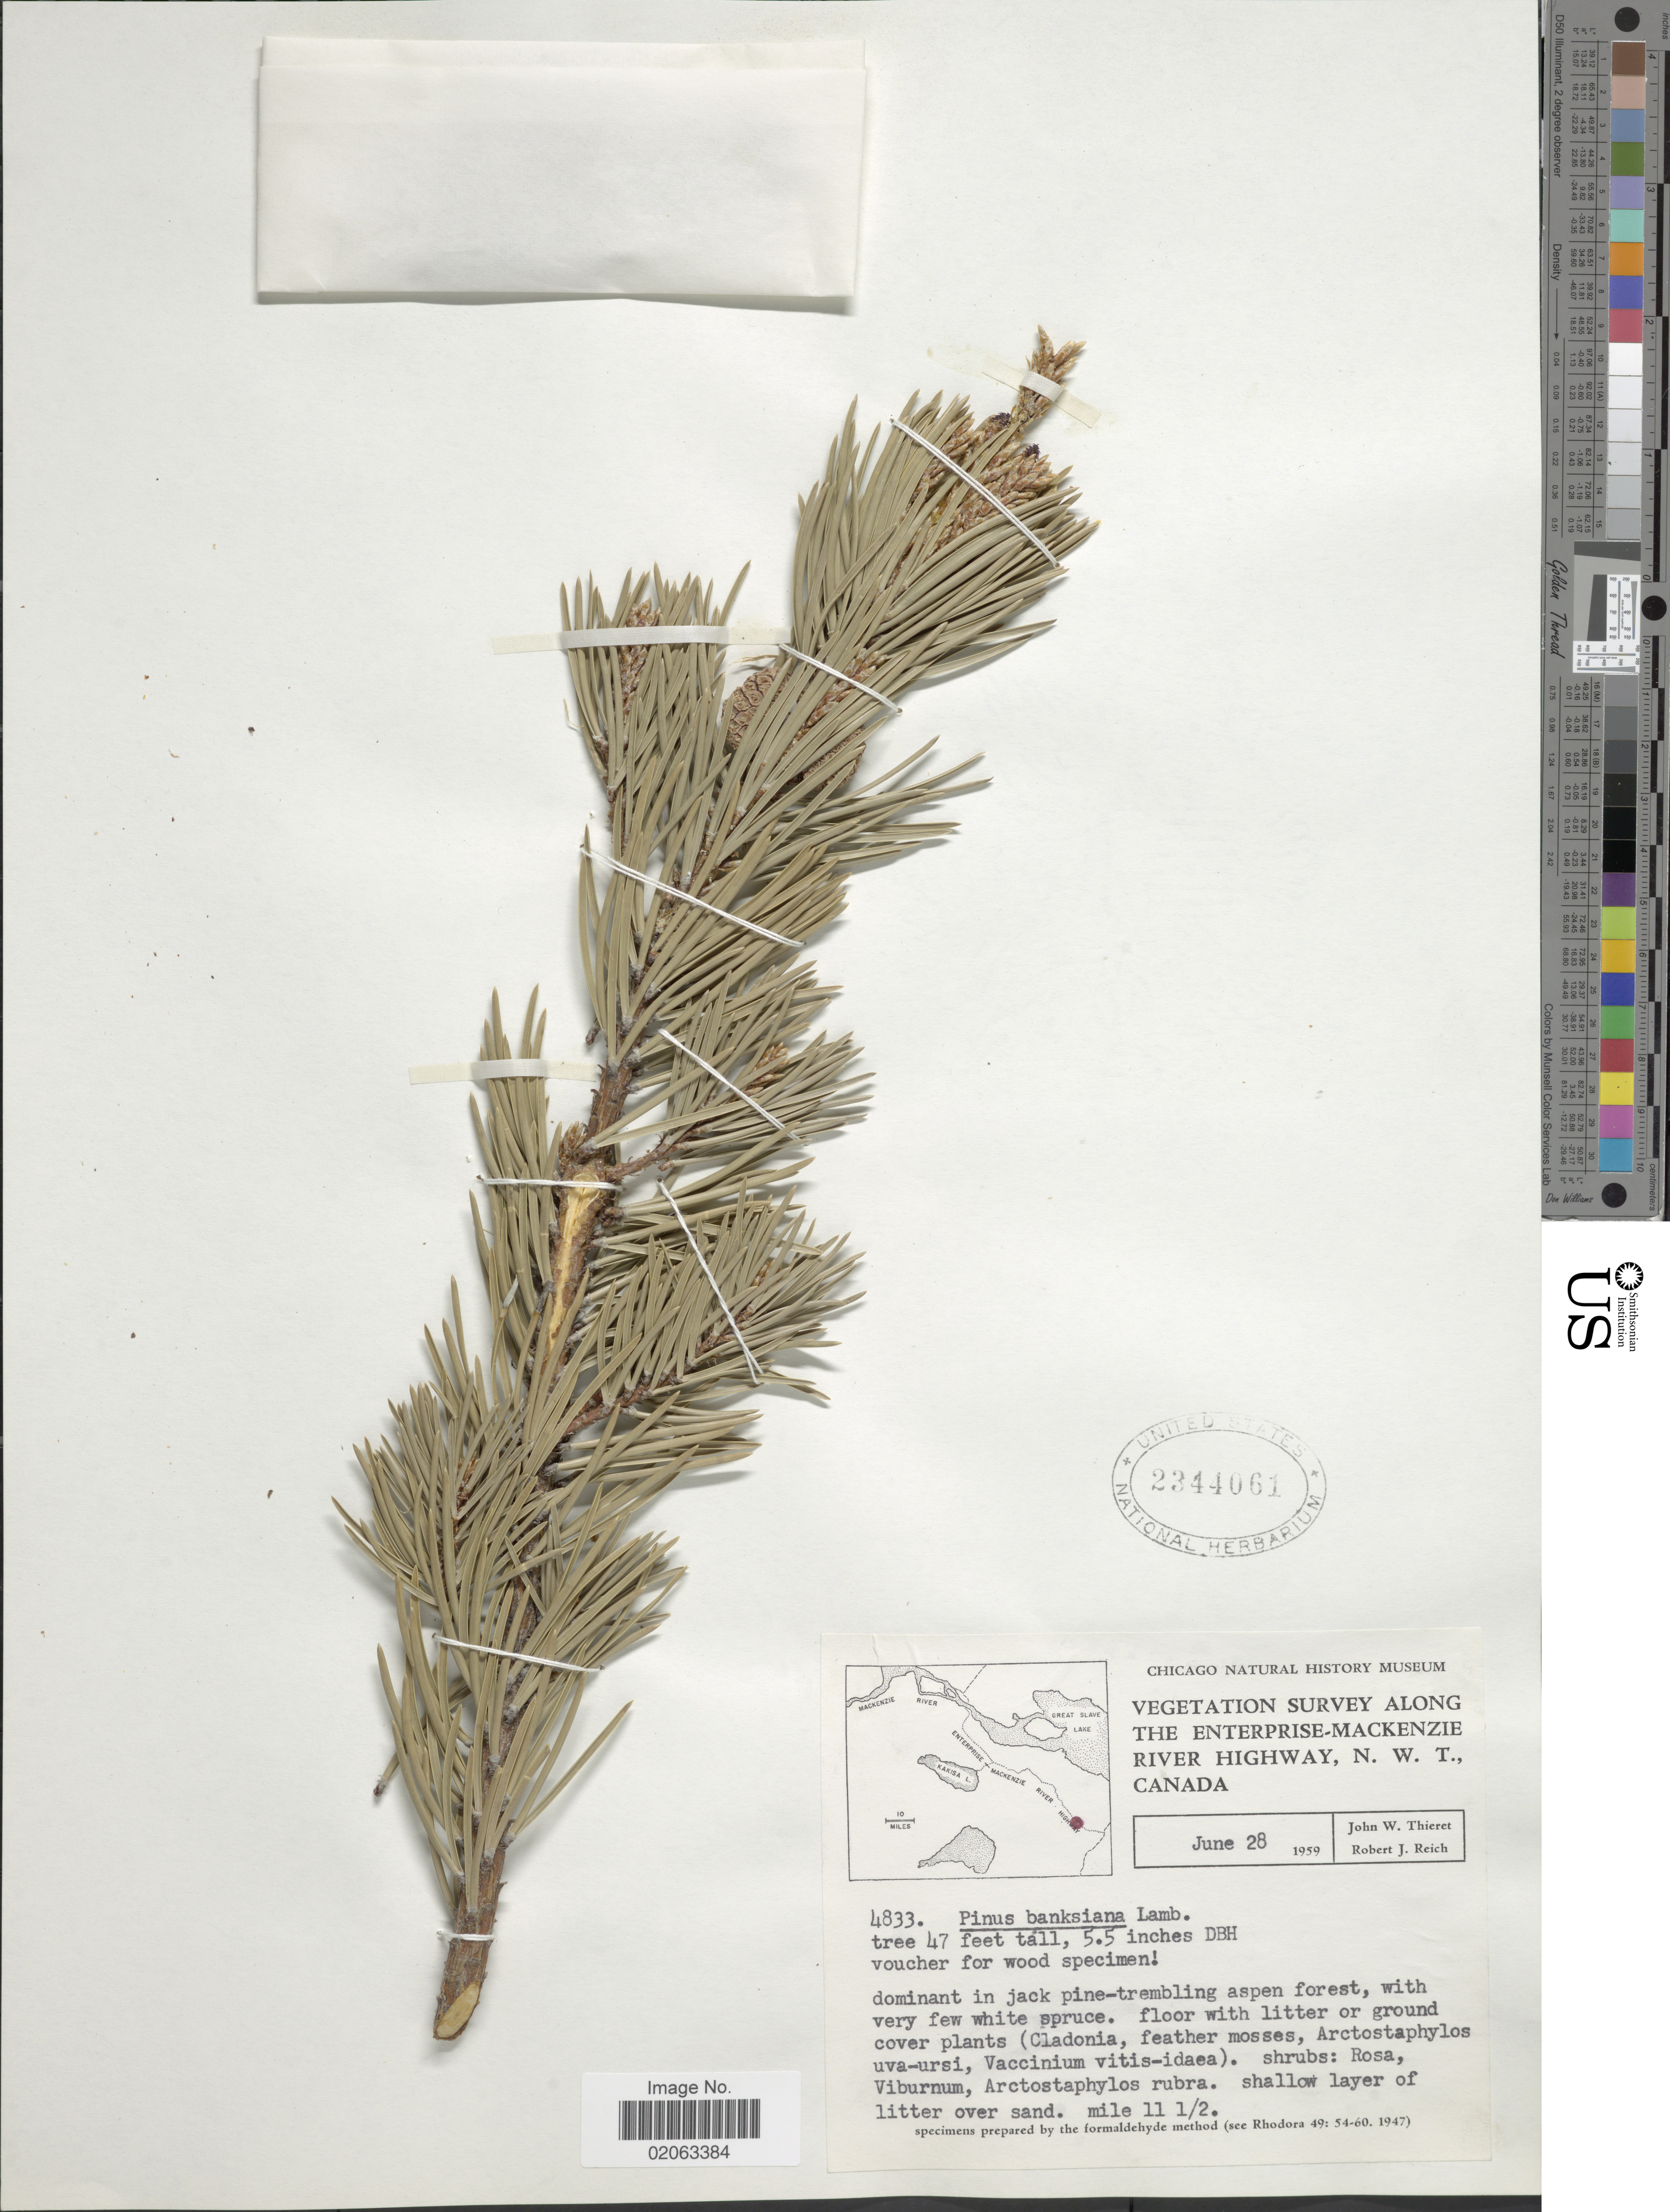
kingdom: Plantae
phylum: Tracheophyta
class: Pinopsida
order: Pinales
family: Pinaceae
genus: Pinus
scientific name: Pinus banksiana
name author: Lamb.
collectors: J. W. Thieret & R. Reich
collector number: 4833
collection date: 1959-06-28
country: Canada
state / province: Northwest Territories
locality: Vegetation Survey along The Enterprise-Mackenzie River Highway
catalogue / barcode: US 2344061